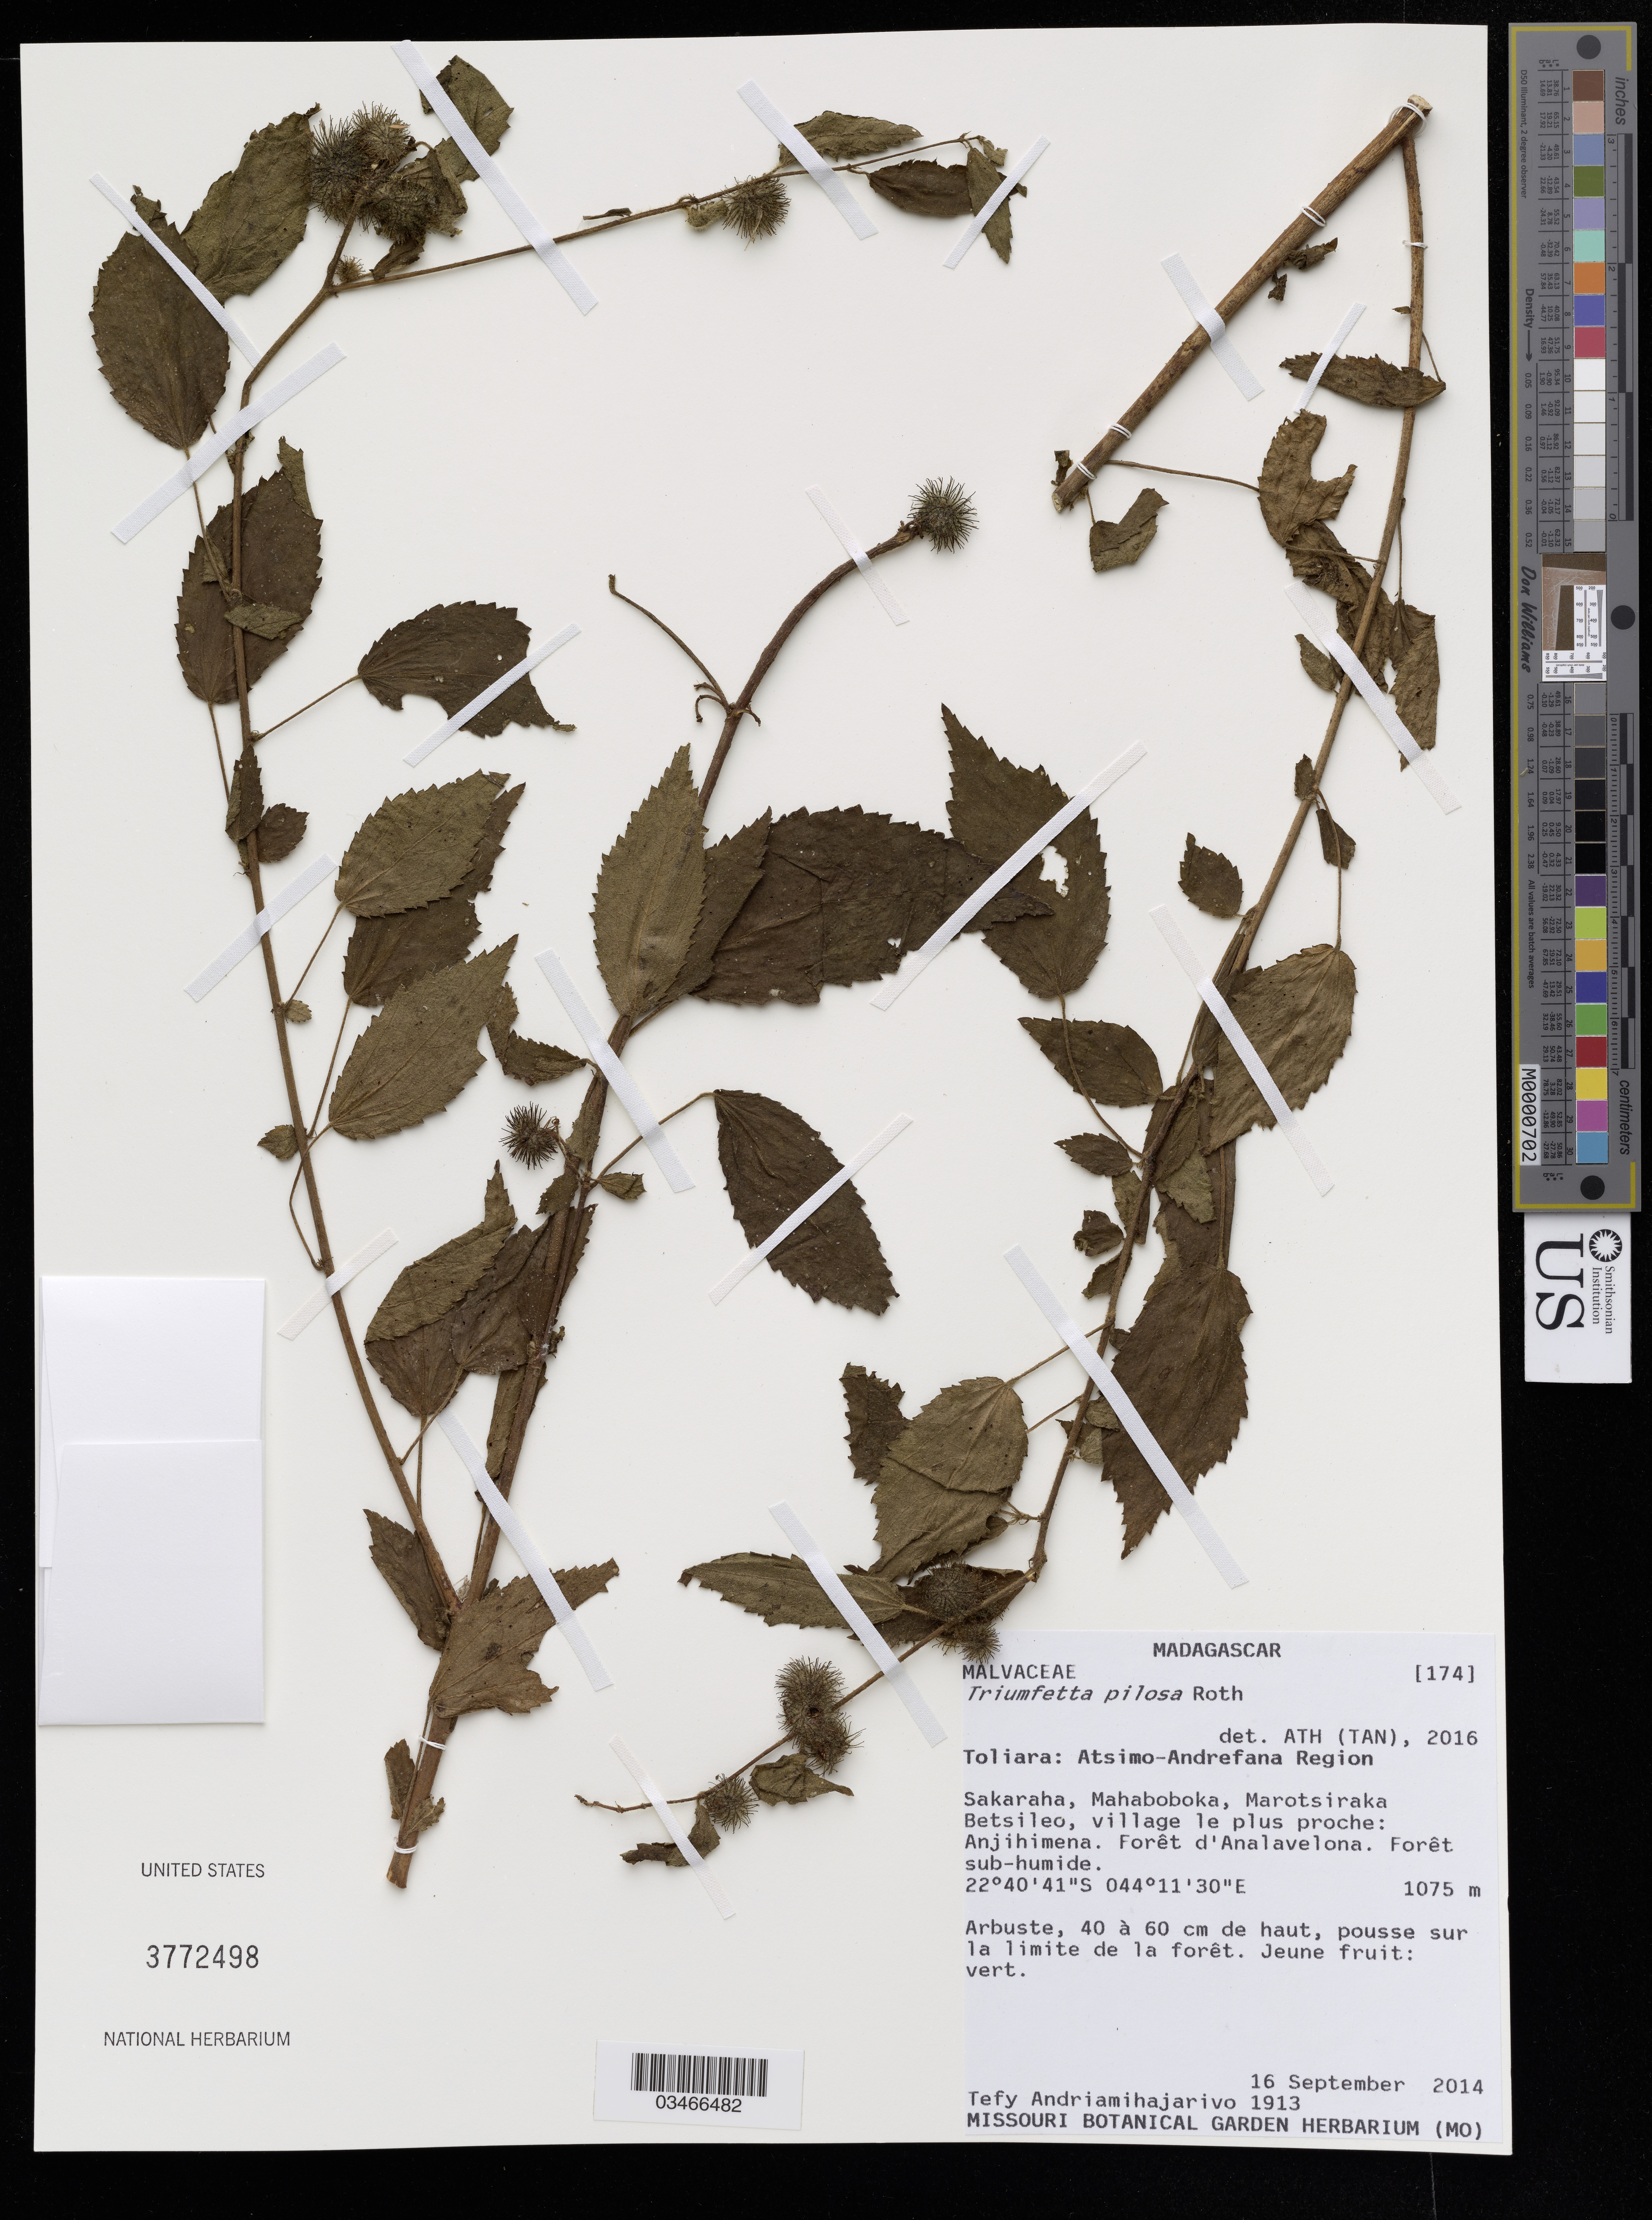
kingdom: Plantae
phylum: Tracheophyta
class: Magnoliopsida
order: Malvales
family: Malvaceae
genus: Triumfetta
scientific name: Triumfetta pilosa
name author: Roth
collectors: T. Andriamihajarivo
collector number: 1913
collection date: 2014-09-16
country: Madagascar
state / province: Toliara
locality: Atsimo-Andrefana Region, Sakaraha, Mahaboboka, Marotsiraka Betsileo, village le plus proche: Anjihimena.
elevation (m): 1075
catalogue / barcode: US 3772498